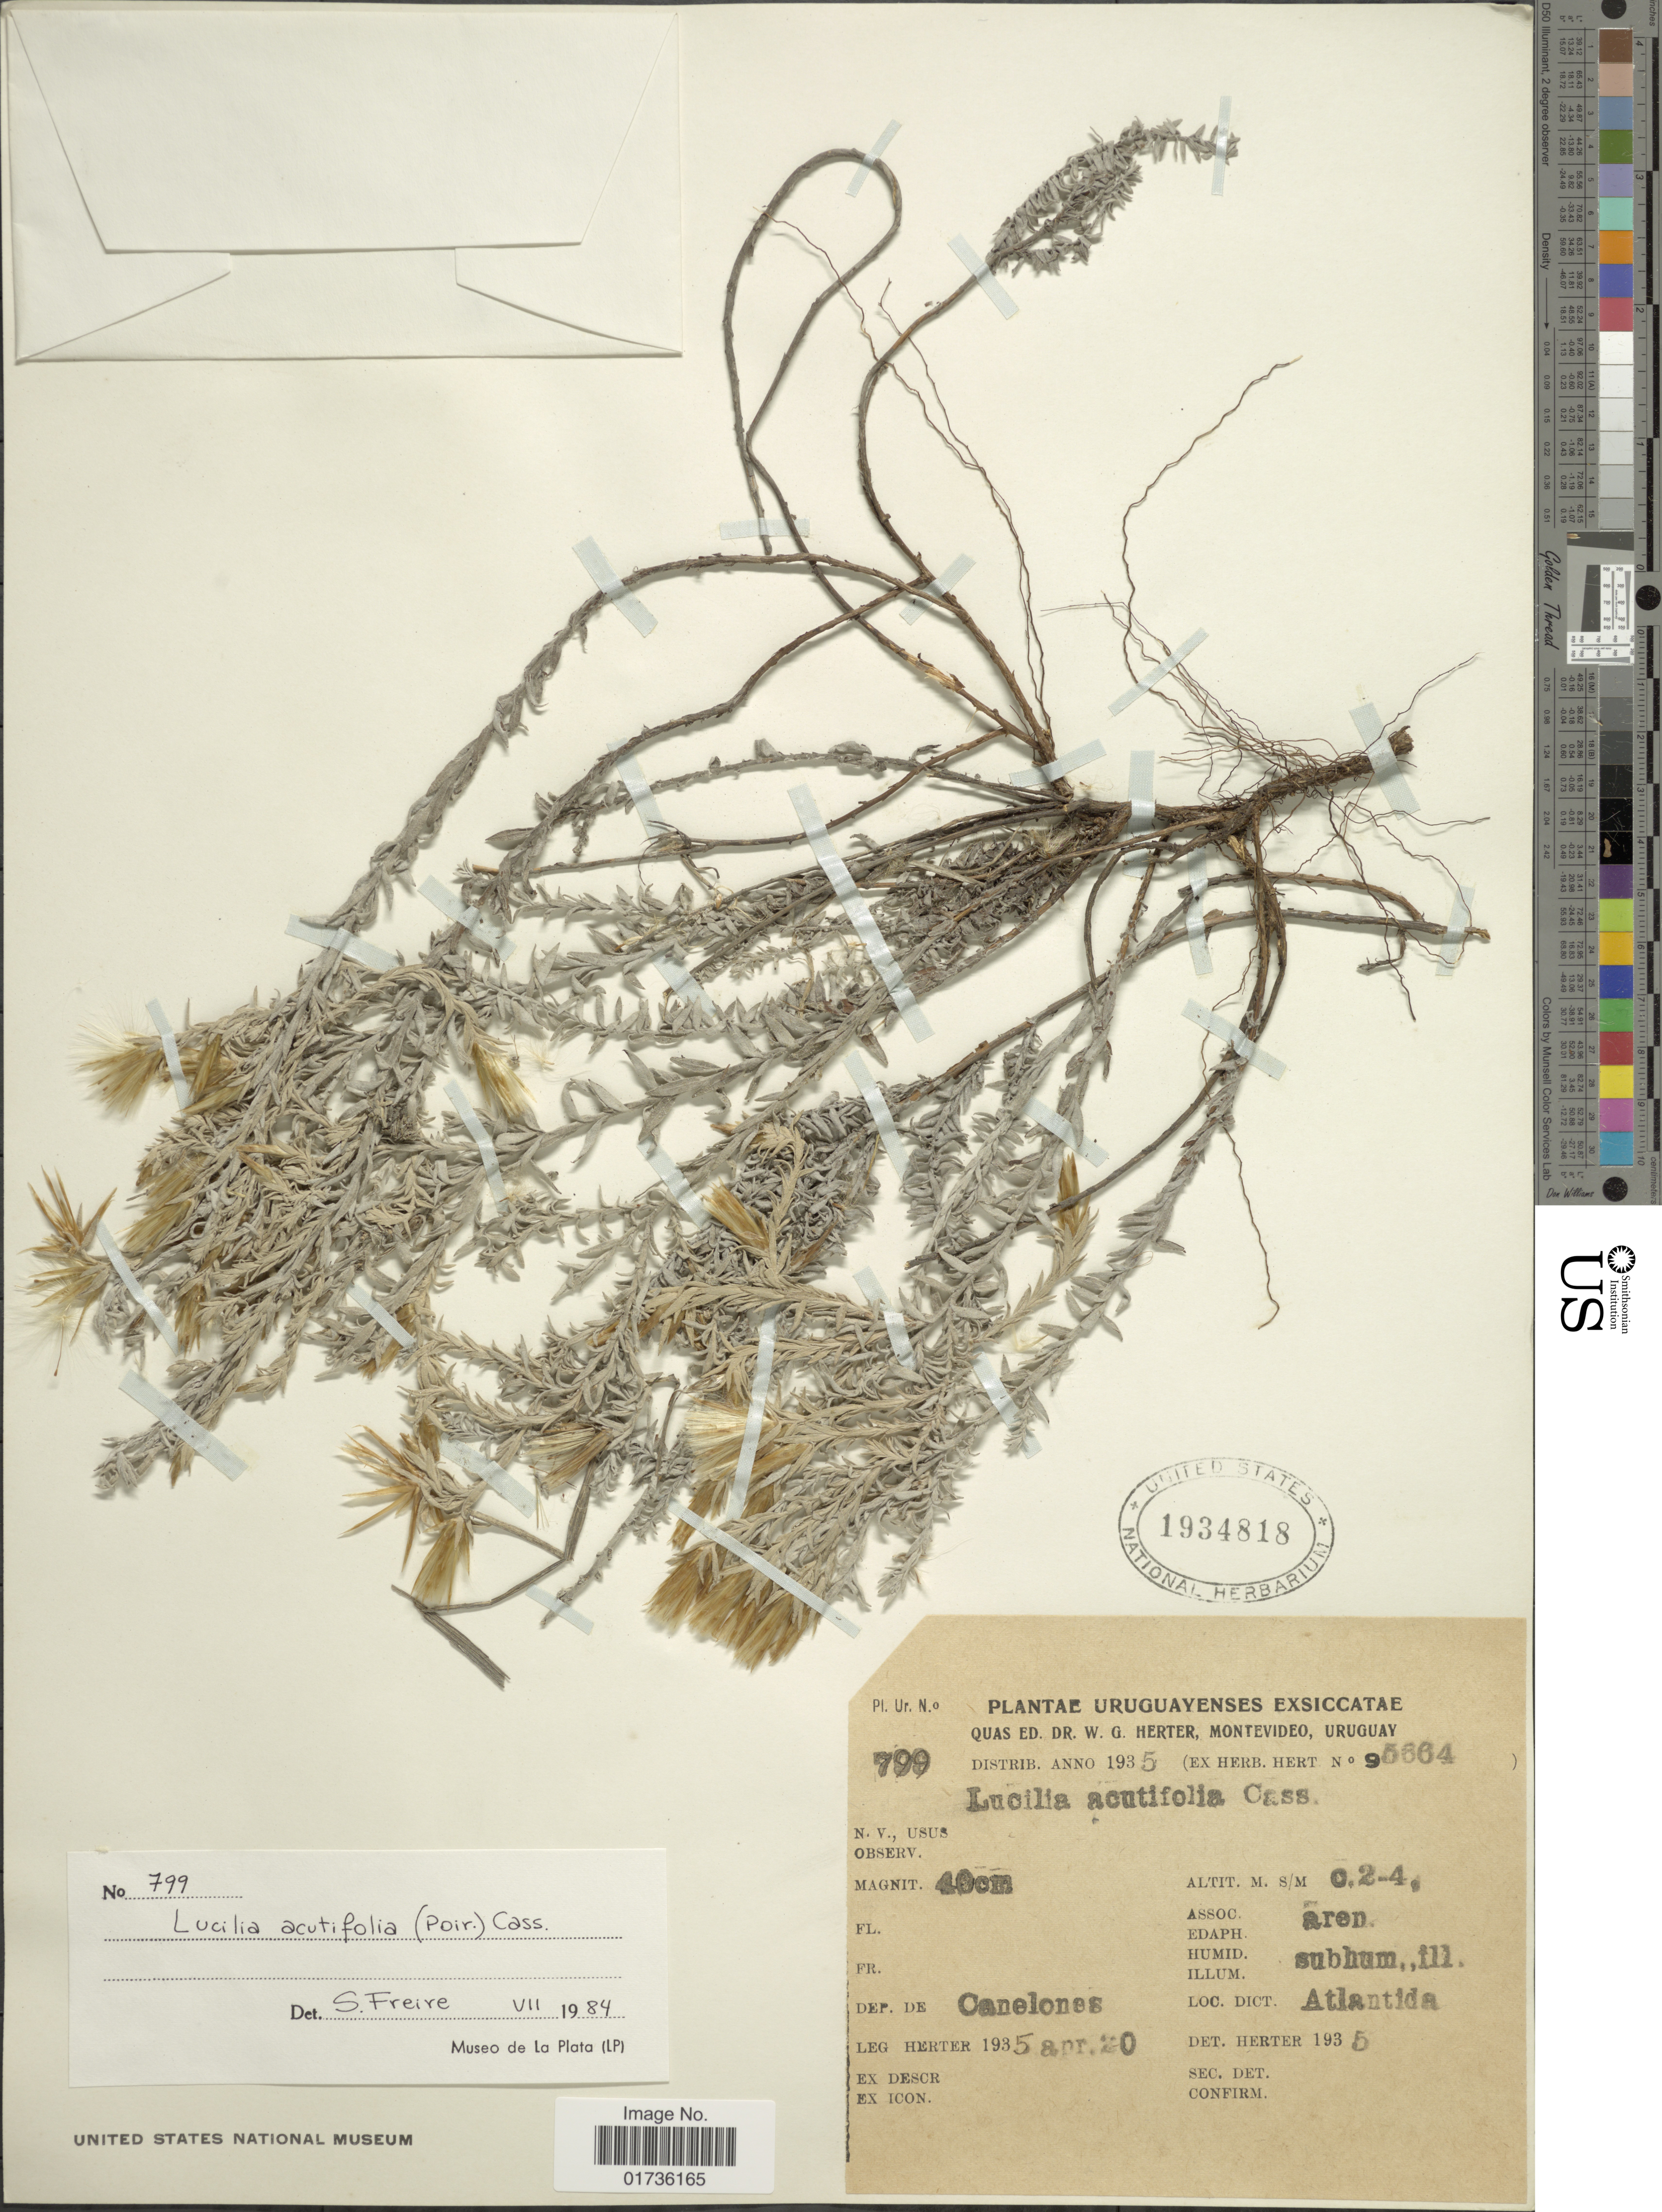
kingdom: Plantae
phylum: Tracheophyta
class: Magnoliopsida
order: Asterales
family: Asteraceae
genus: Lucilia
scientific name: Lucilia acutifolia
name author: (Poir.) Cass.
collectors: W. G. Herter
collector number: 799*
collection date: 1935-04-20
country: Uruguay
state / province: Canelones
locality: Dep de Canelos, Loc Dict Atlantida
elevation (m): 0.2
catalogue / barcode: US 1934818